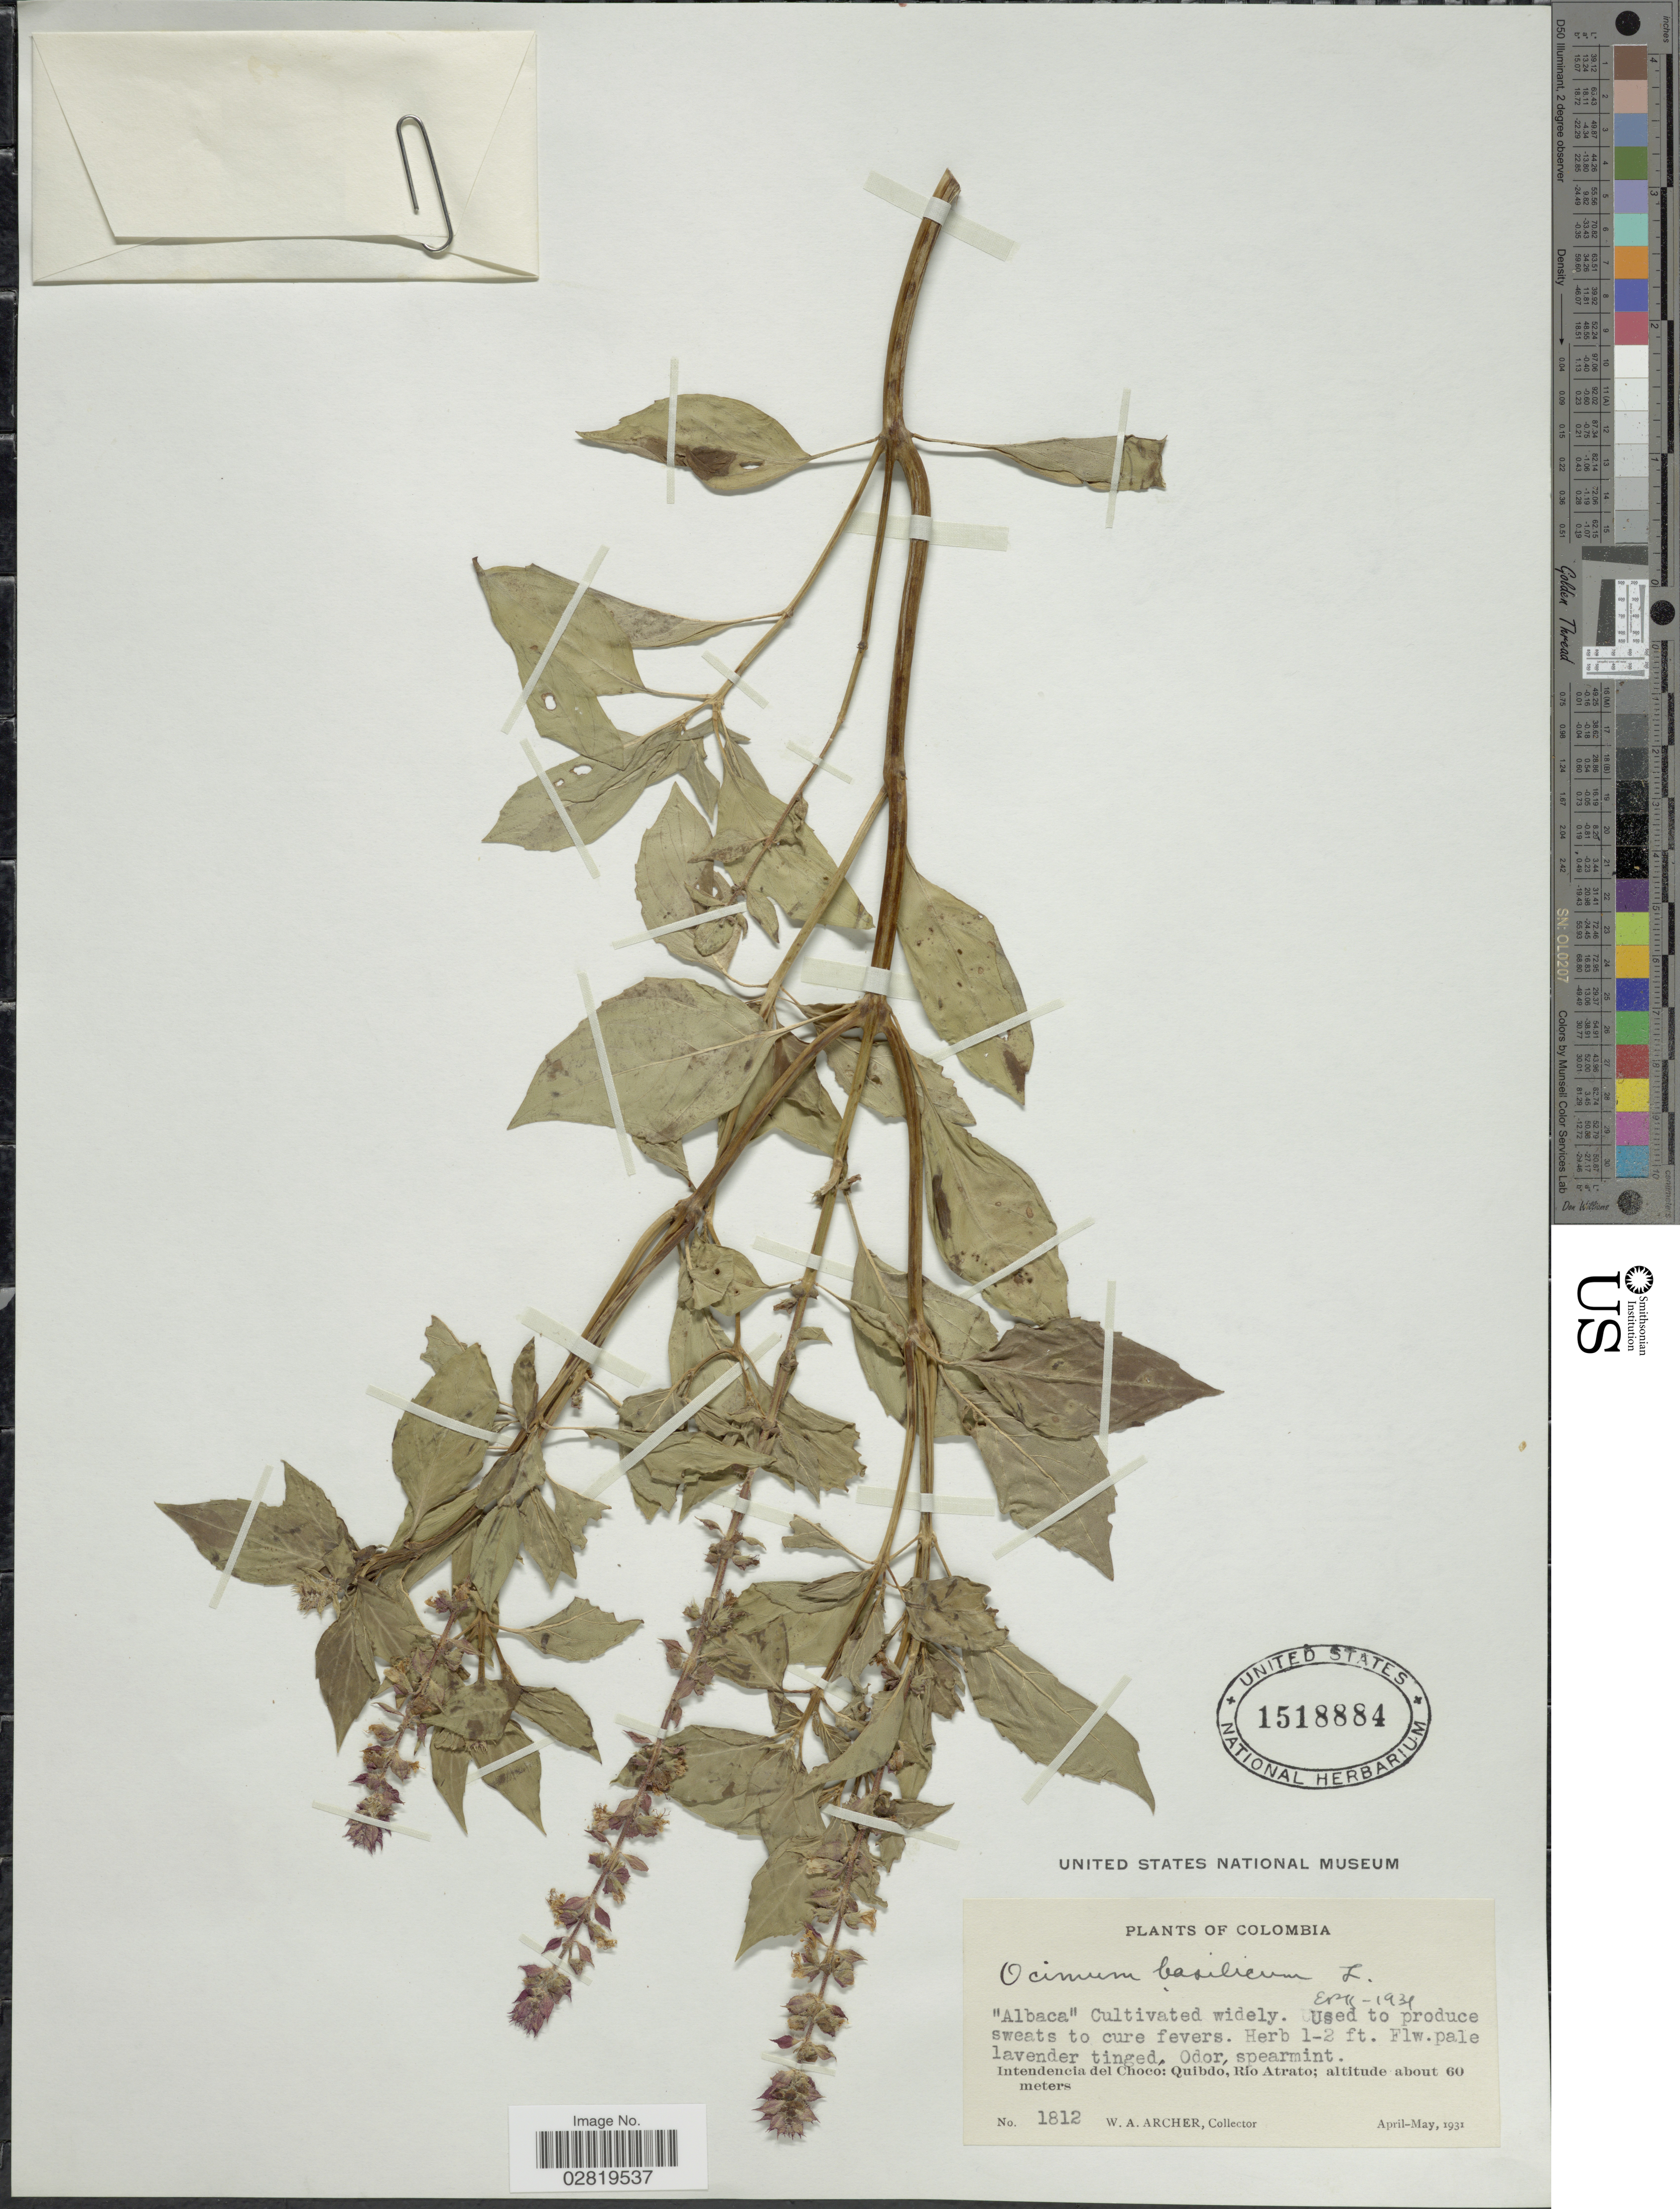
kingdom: Plantae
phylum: Tracheophyta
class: Magnoliopsida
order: Lamiales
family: Lamiaceae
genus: Ocimum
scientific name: Ocimum basilicum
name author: L.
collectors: W. A. Archer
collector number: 1812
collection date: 1931-04/1931-05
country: Colombia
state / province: Chocó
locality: Intendencia del Choco; Quibdo, Rio Atrato.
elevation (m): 60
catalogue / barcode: US 1518884